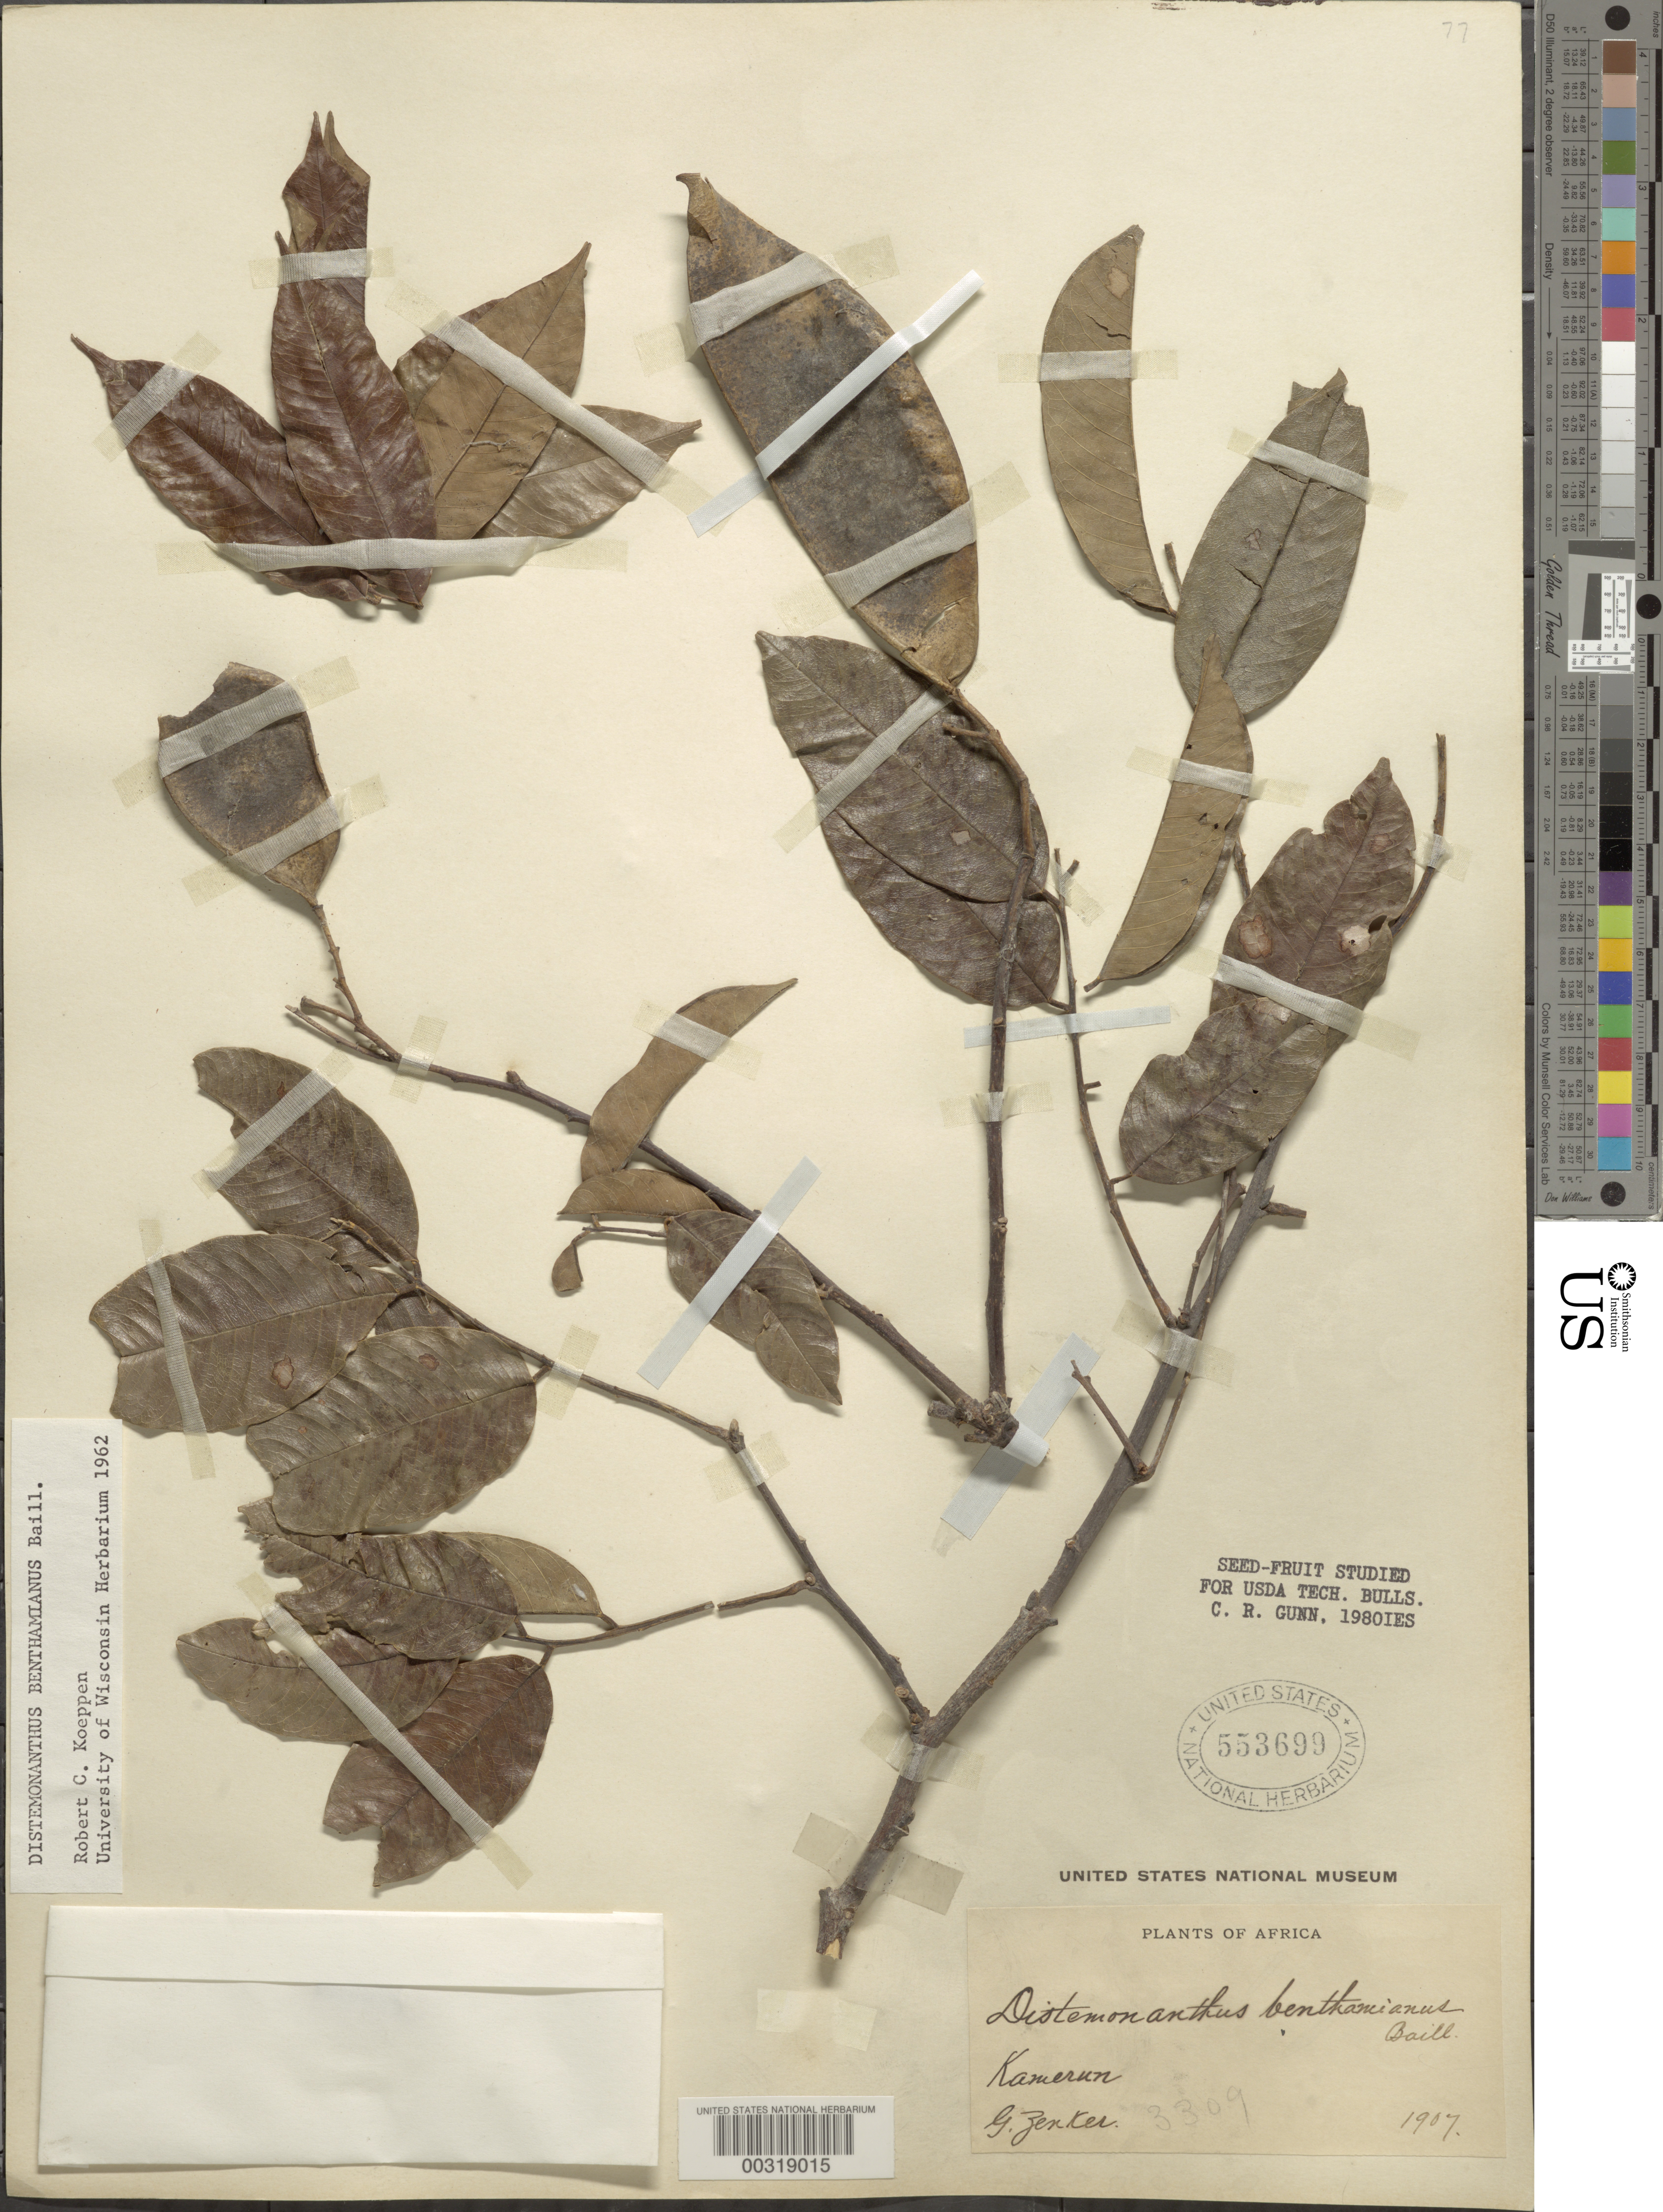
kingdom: Plantae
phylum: Tracheophyta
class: Magnoliopsida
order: Fabales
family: Fabaceae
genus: Distemonanthus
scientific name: Distemonanthus benthamianus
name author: Baill.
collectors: G. A. Zenker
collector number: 3304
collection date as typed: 1907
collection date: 1907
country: Cameroon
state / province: Sud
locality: Bipindi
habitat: Forest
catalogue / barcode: US 553699